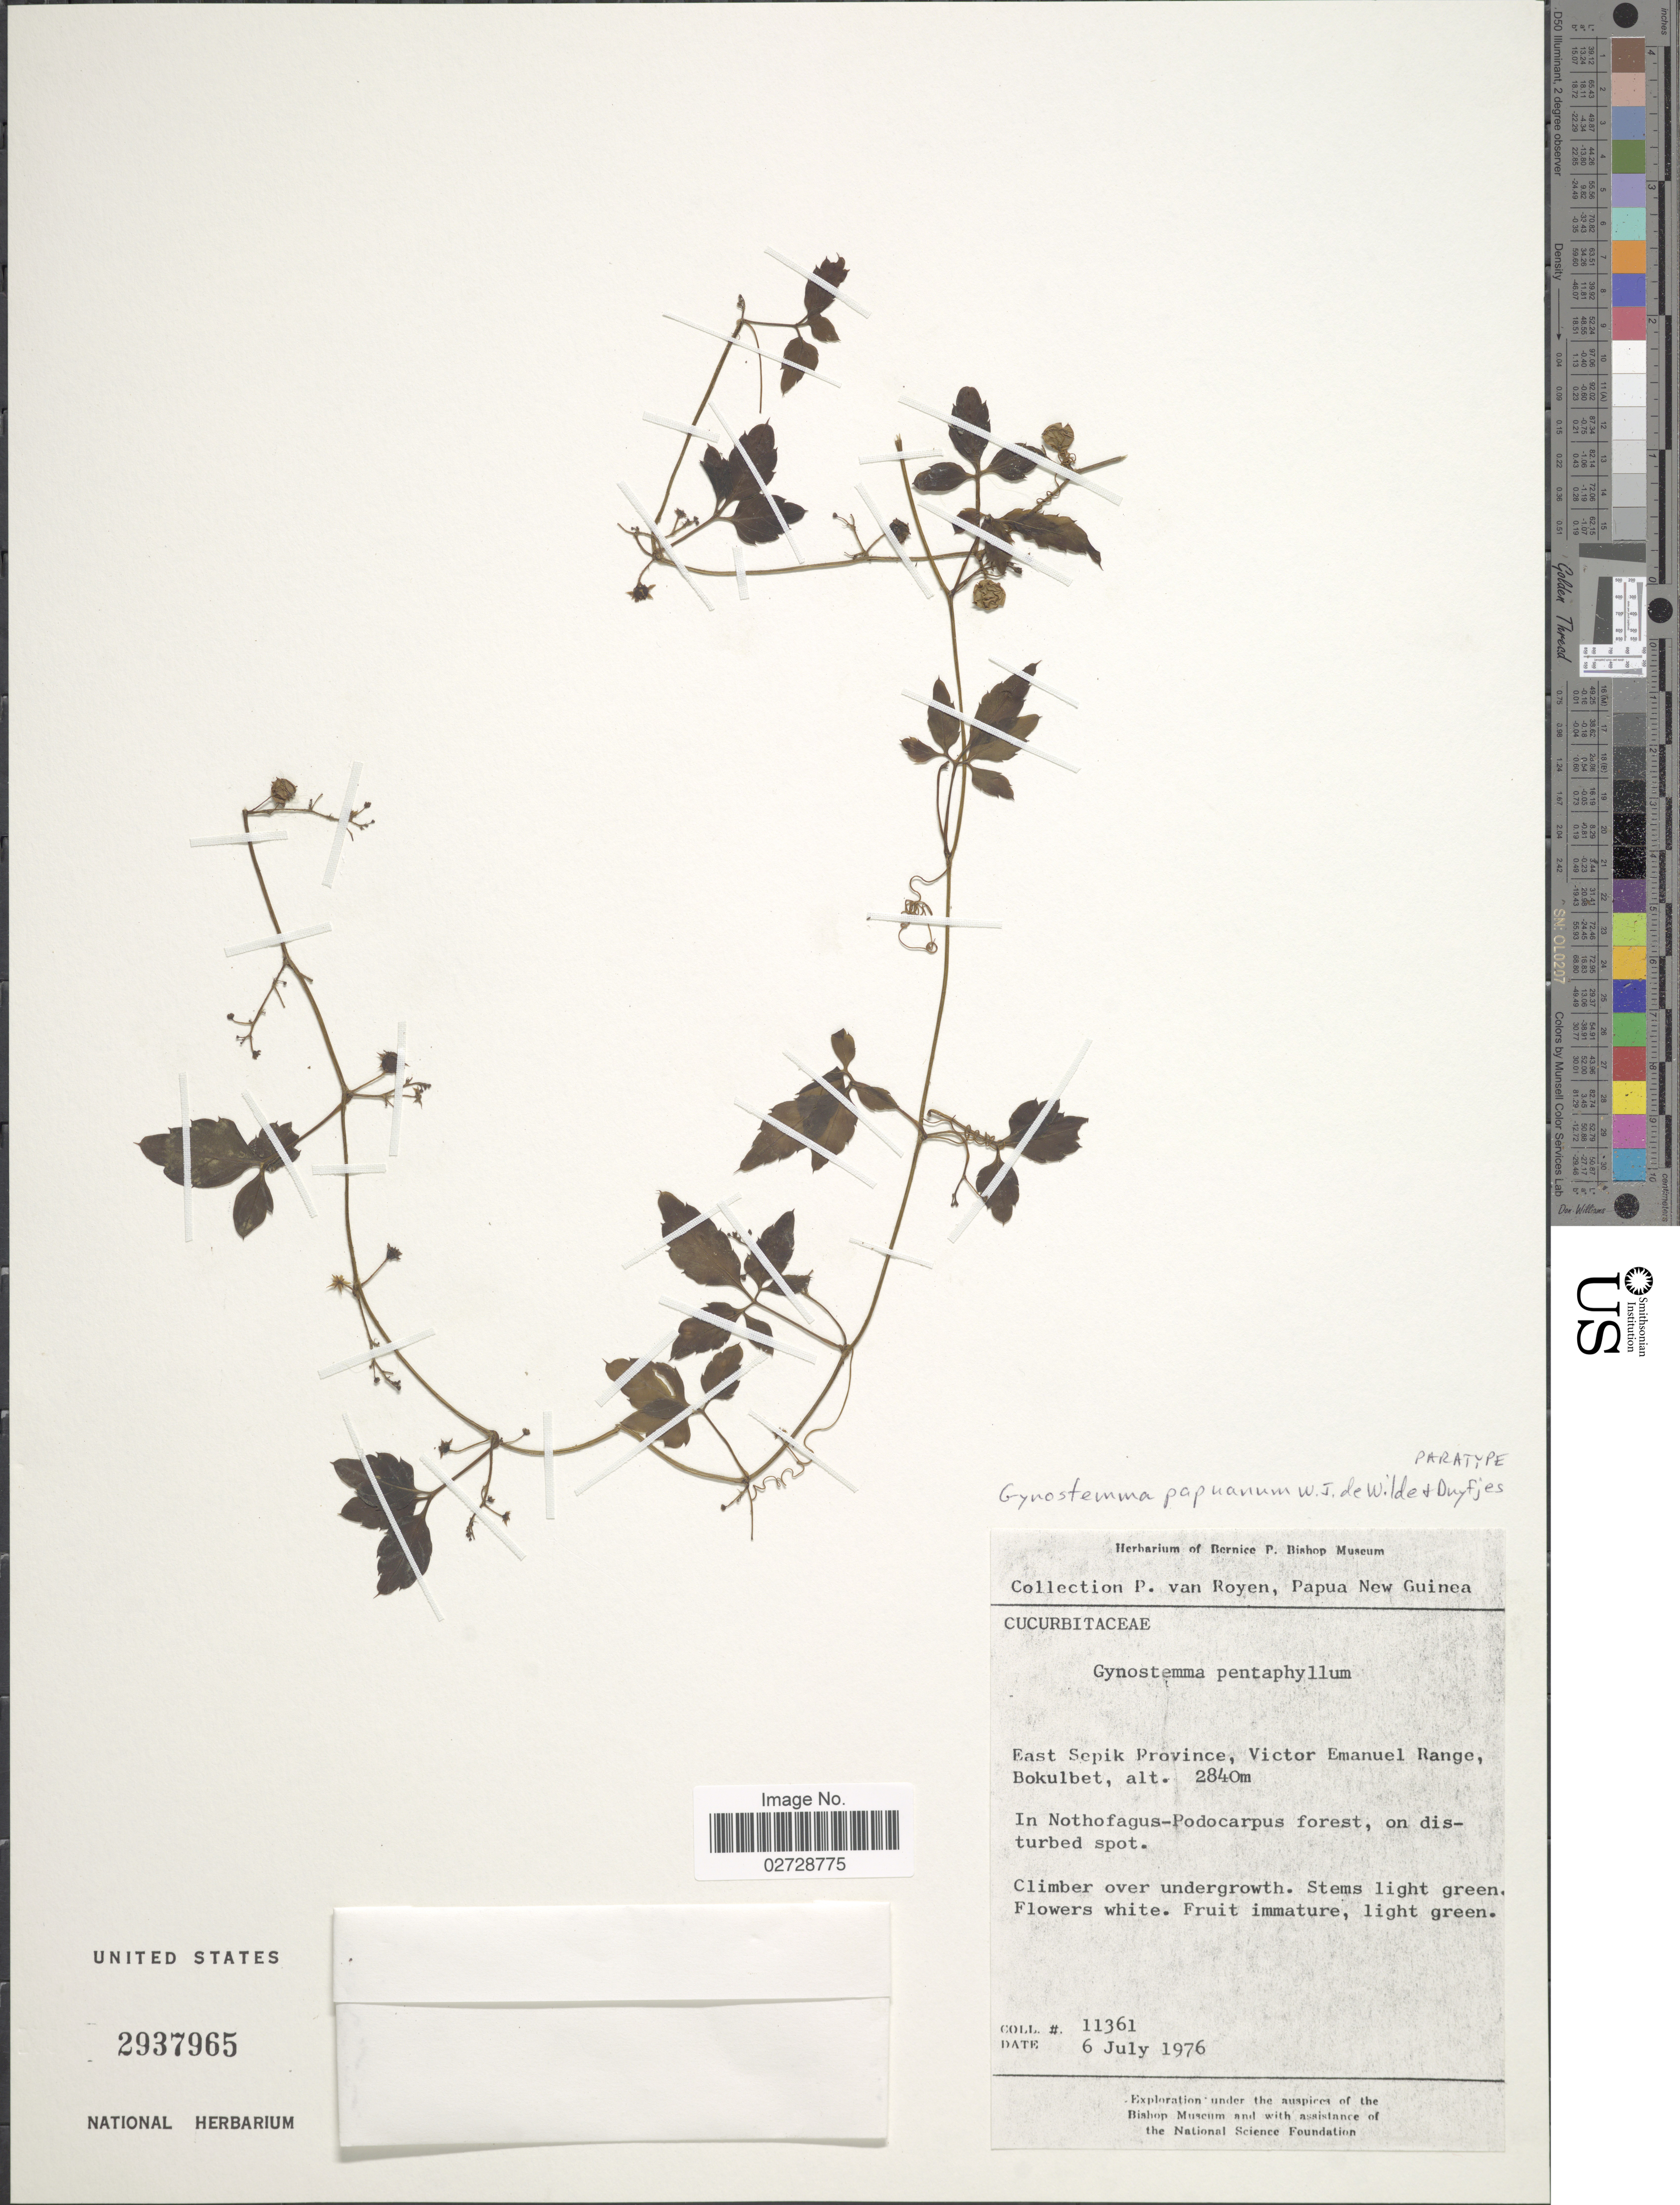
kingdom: Plantae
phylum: Tracheophyta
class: Magnoliopsida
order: Cucurbitales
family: Cucurbitaceae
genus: Gynostemma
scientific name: Gynostemma papuanum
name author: W.J. de Wilde & Duyfjes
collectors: P. van Royen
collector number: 11361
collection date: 1976-07-06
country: Papua New Guinea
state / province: East Sepik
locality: Victor Emanuel Range, Bokulbet.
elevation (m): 2840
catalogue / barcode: US 2937965